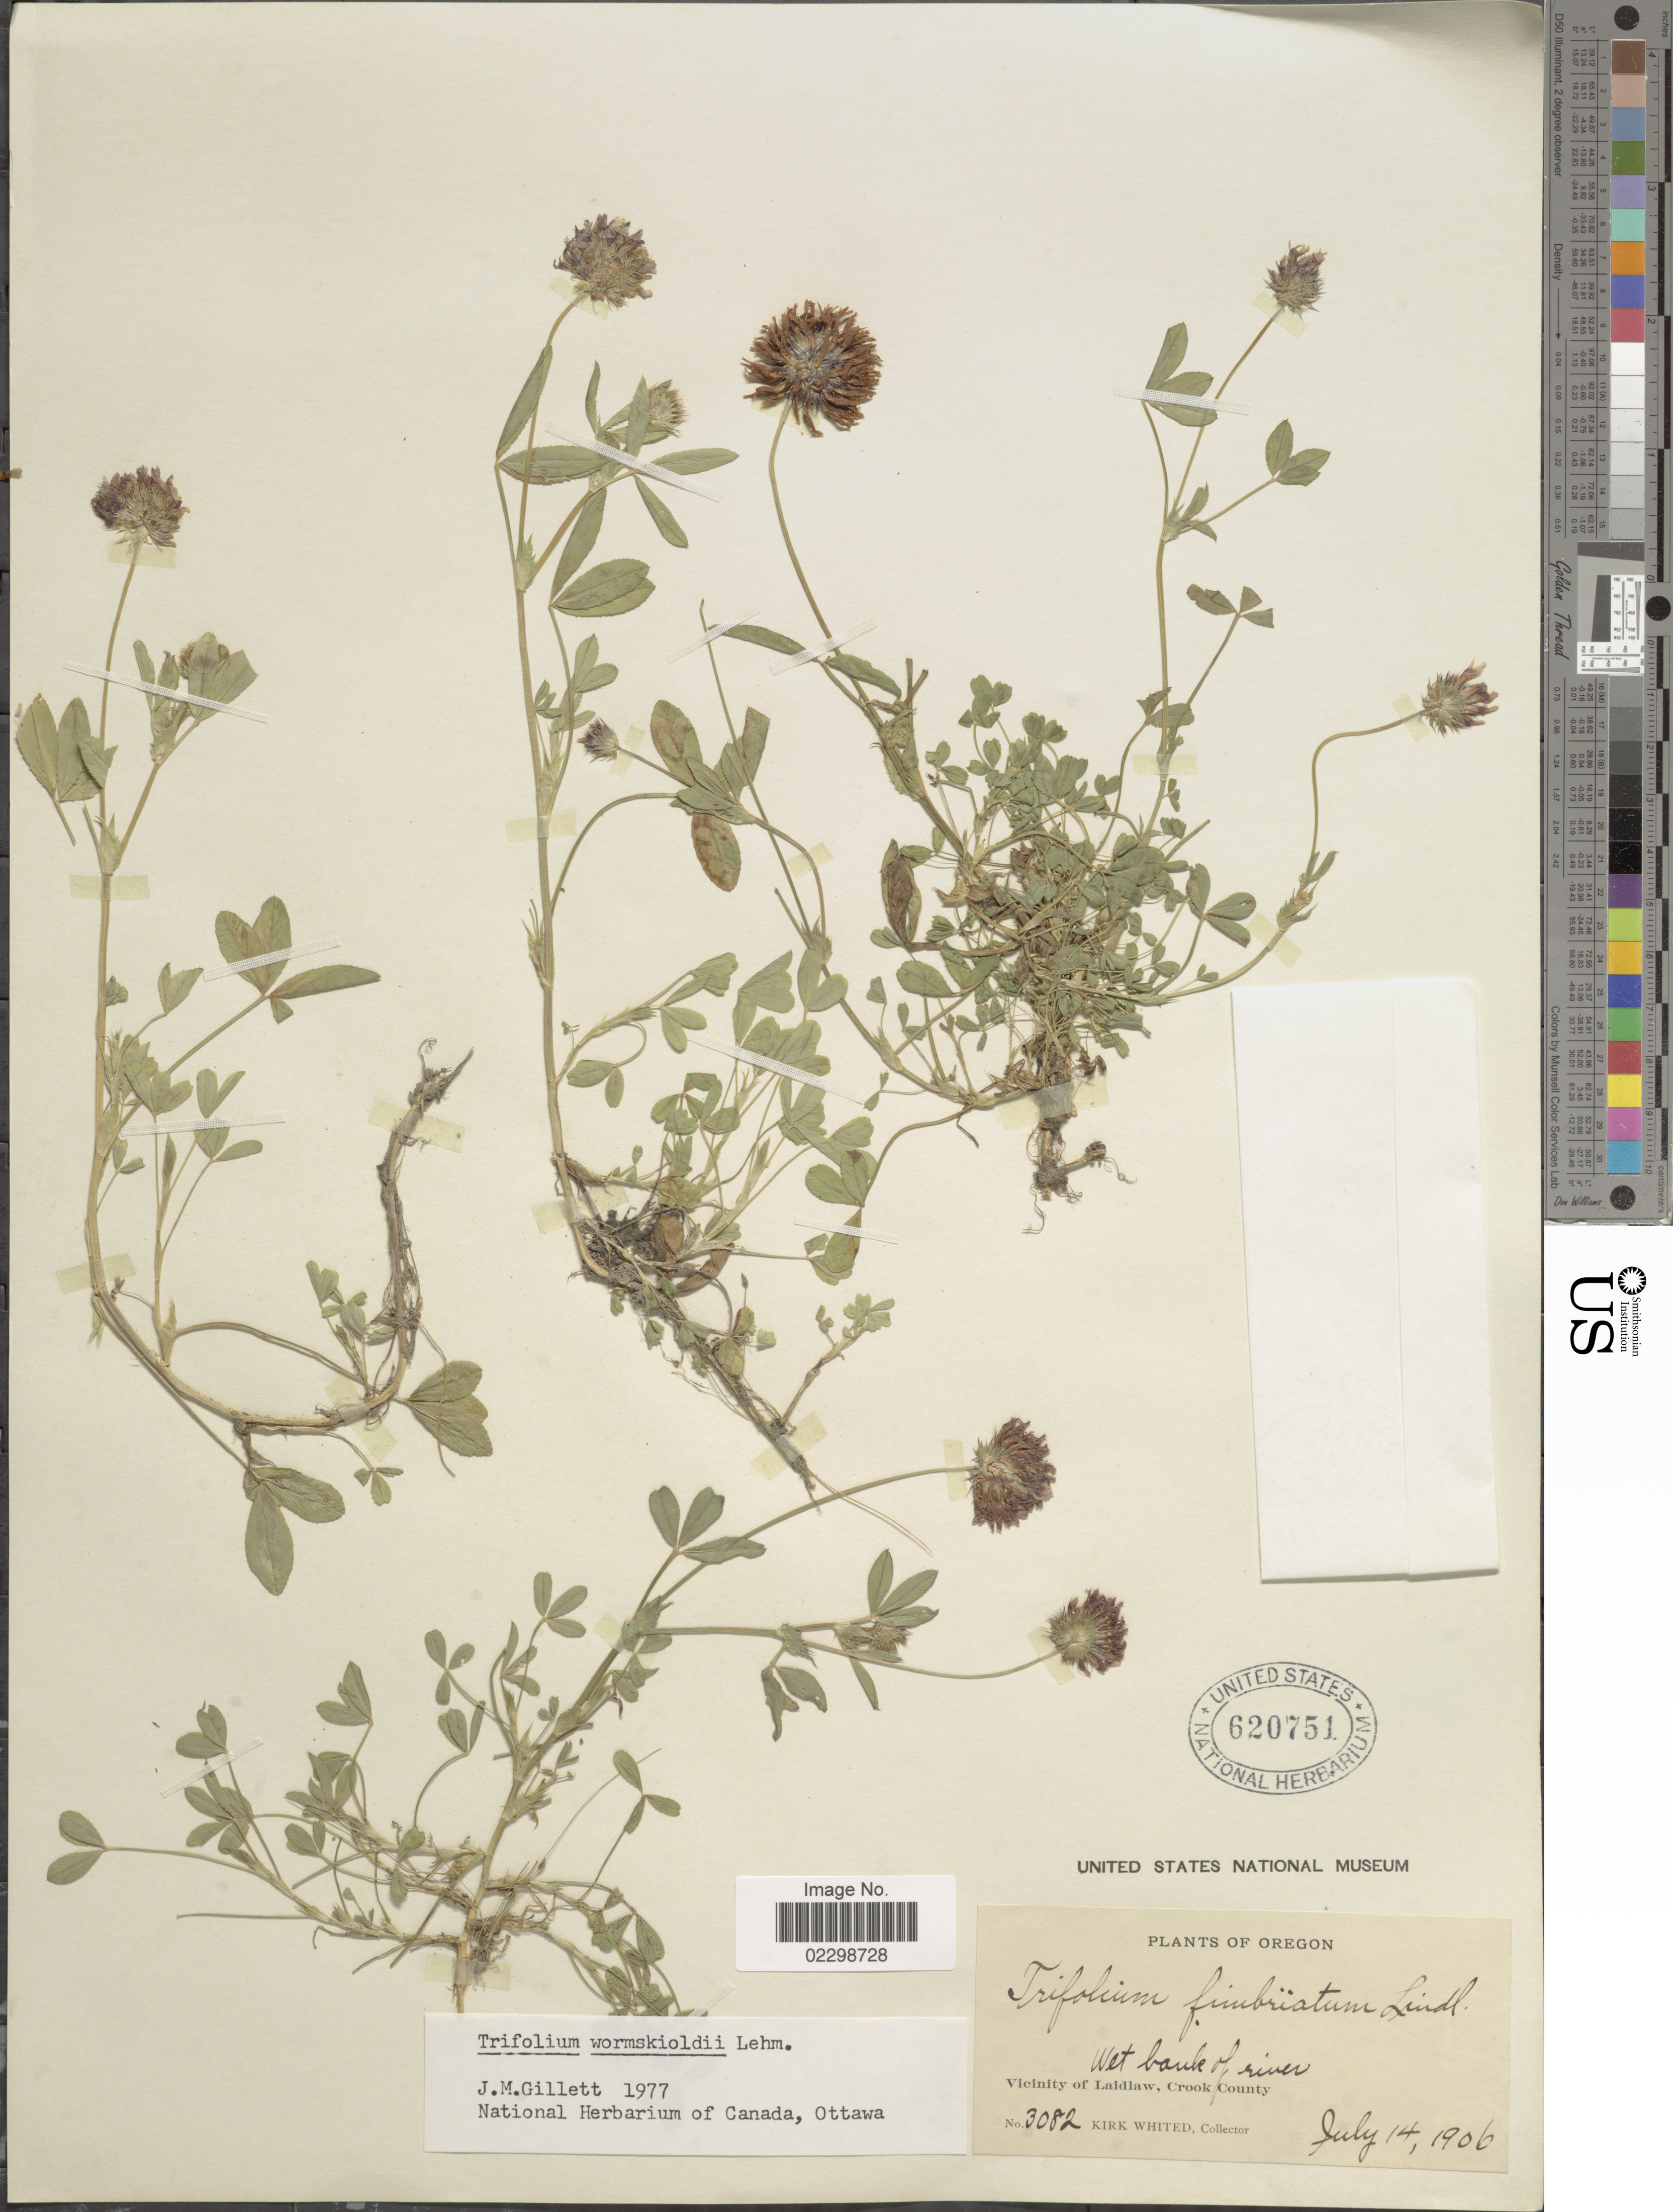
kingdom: Plantae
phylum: Tracheophyta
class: Magnoliopsida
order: Fabales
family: Fabaceae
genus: Trifolium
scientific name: Trifolium wormskioldii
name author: Lehm.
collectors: K. Whited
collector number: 3082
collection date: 1906-07-14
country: United States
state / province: Oregon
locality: Vicinity of Laidlaw, Crook County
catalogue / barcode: US 620751